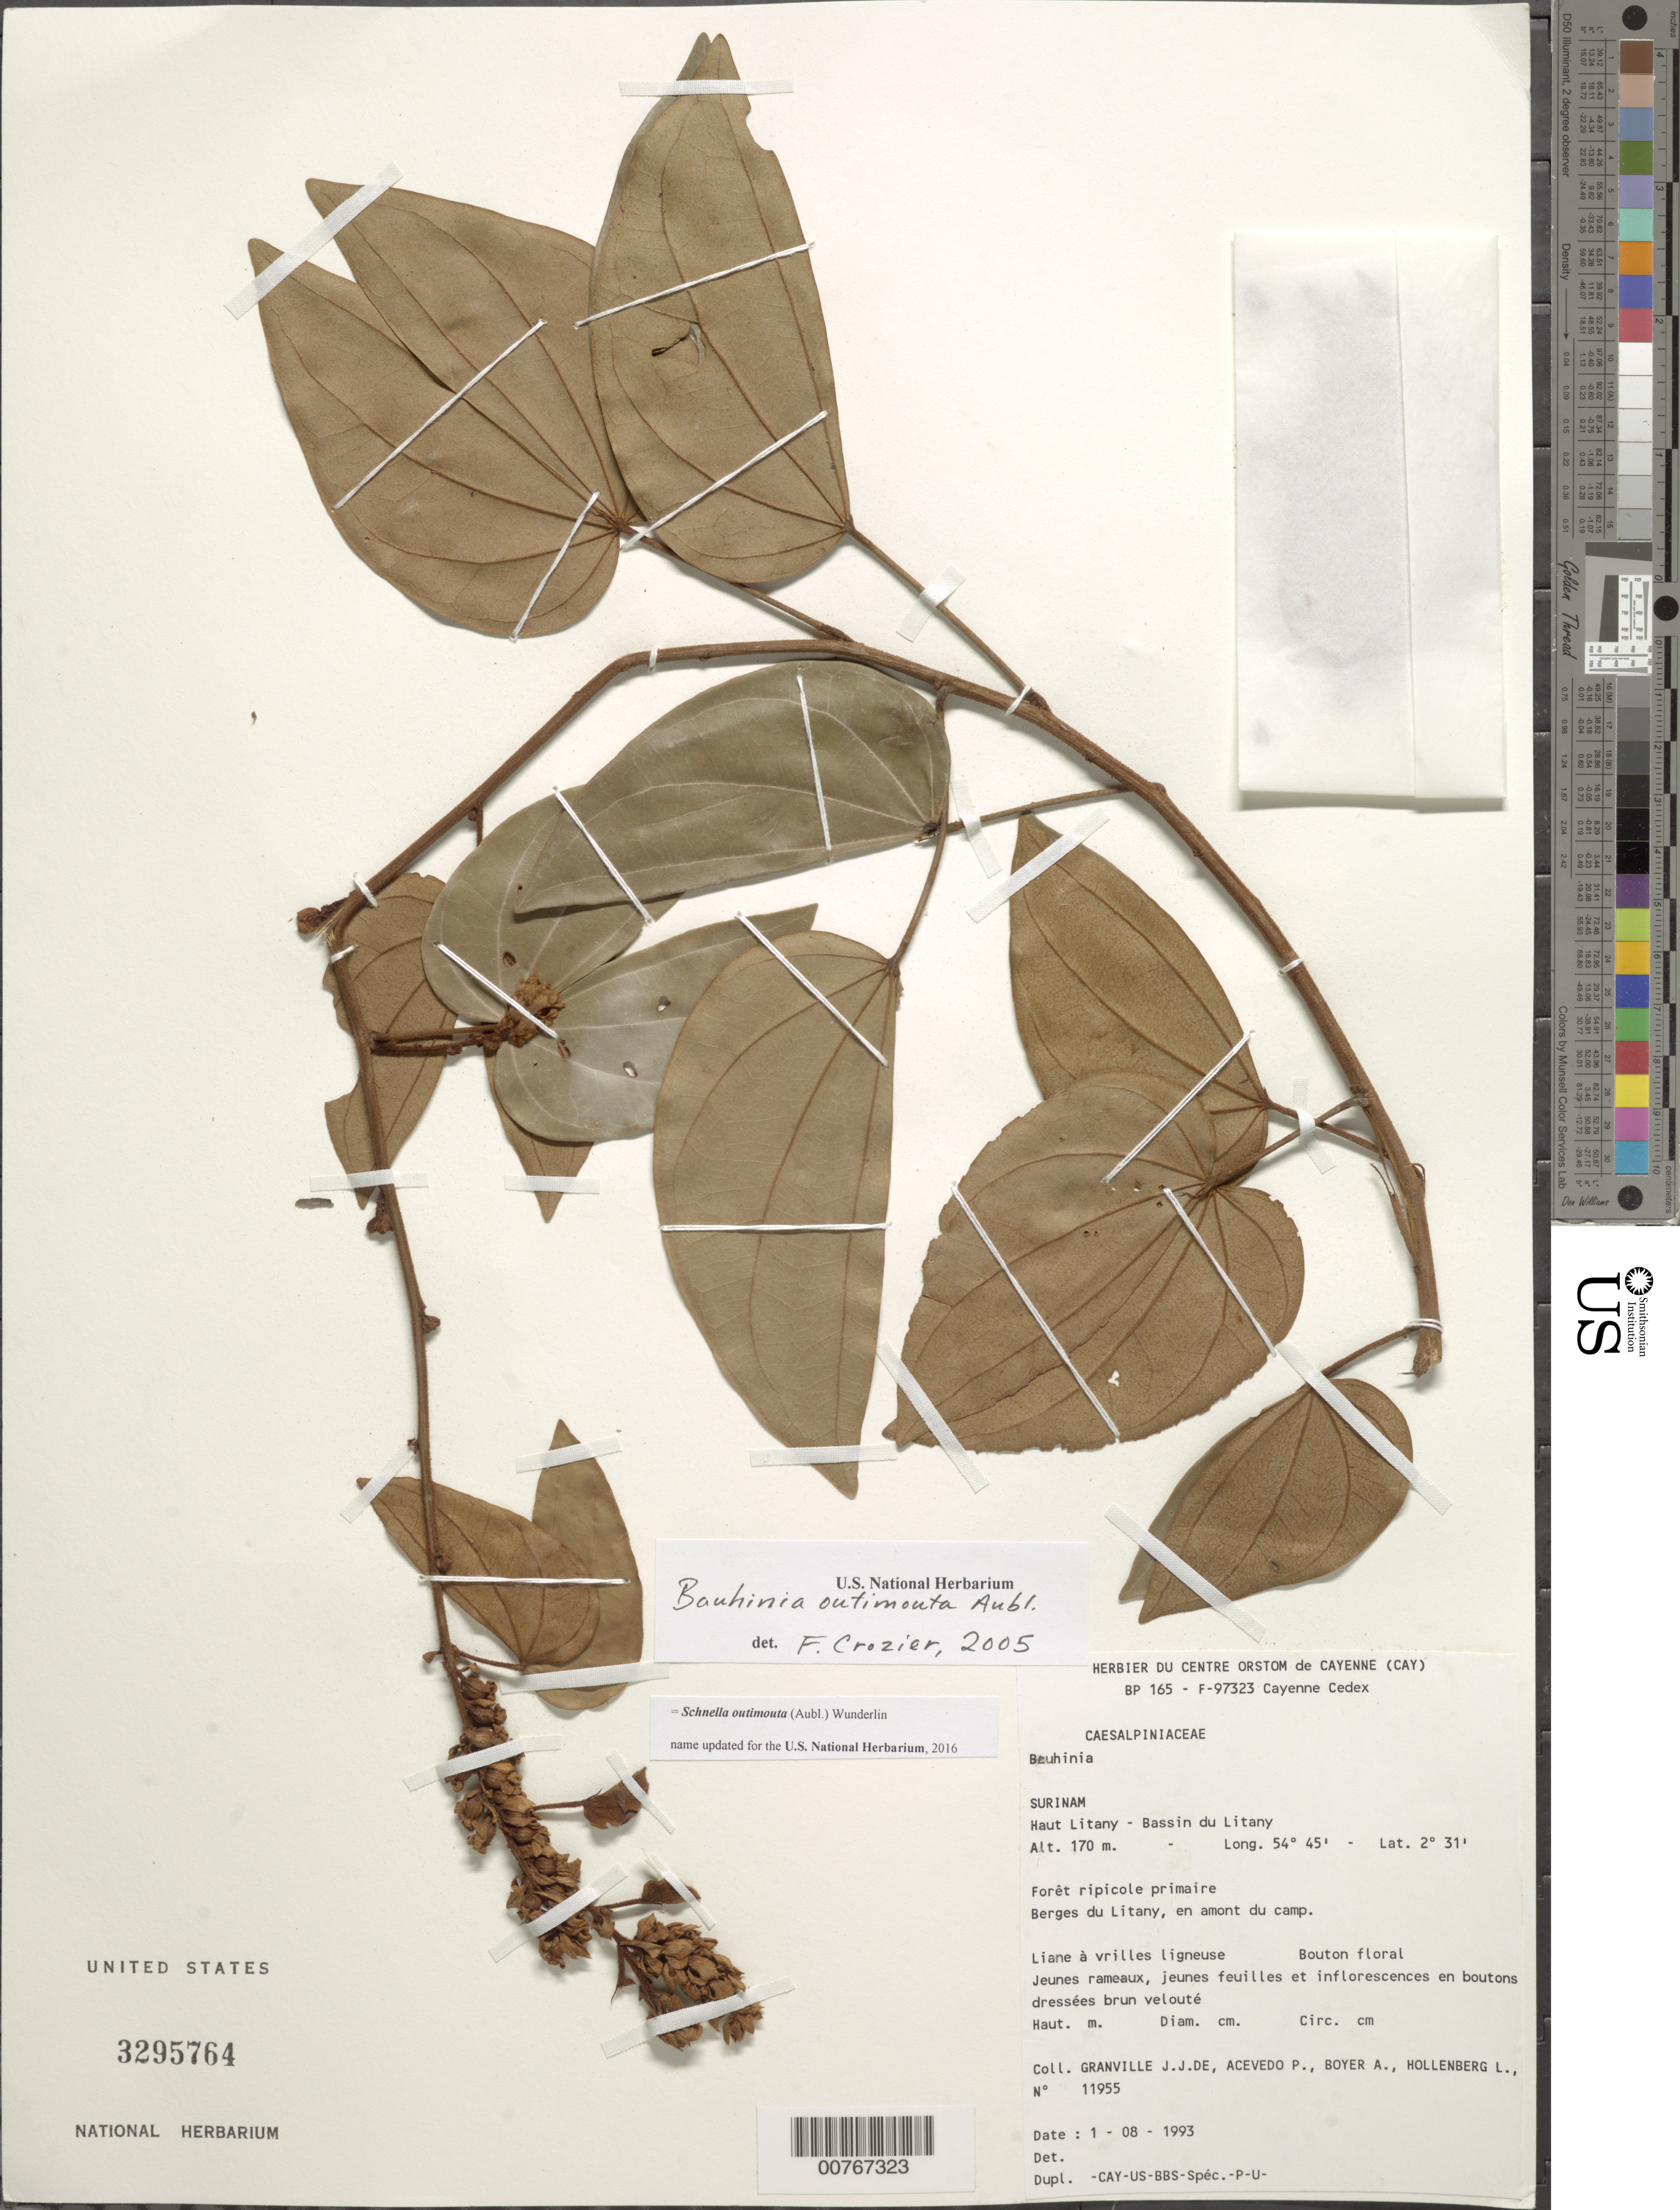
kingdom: Plantae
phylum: Tracheophyta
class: Magnoliopsida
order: Fabales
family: Fabaceae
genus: Schnella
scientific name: Schnella outimouta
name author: (Aubl.) Wunderlin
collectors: J.-J. de Granville, P. Acevedo-Rodr., A. Boyer & L. Hollenberg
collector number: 11955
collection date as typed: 1-Aug-93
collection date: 1993-08-01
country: Suriname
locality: Haut Litany, Bassin du Litany, Berges bu Litany, en amont du camp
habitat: Primary riparian forest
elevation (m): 170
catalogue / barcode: US 3295764